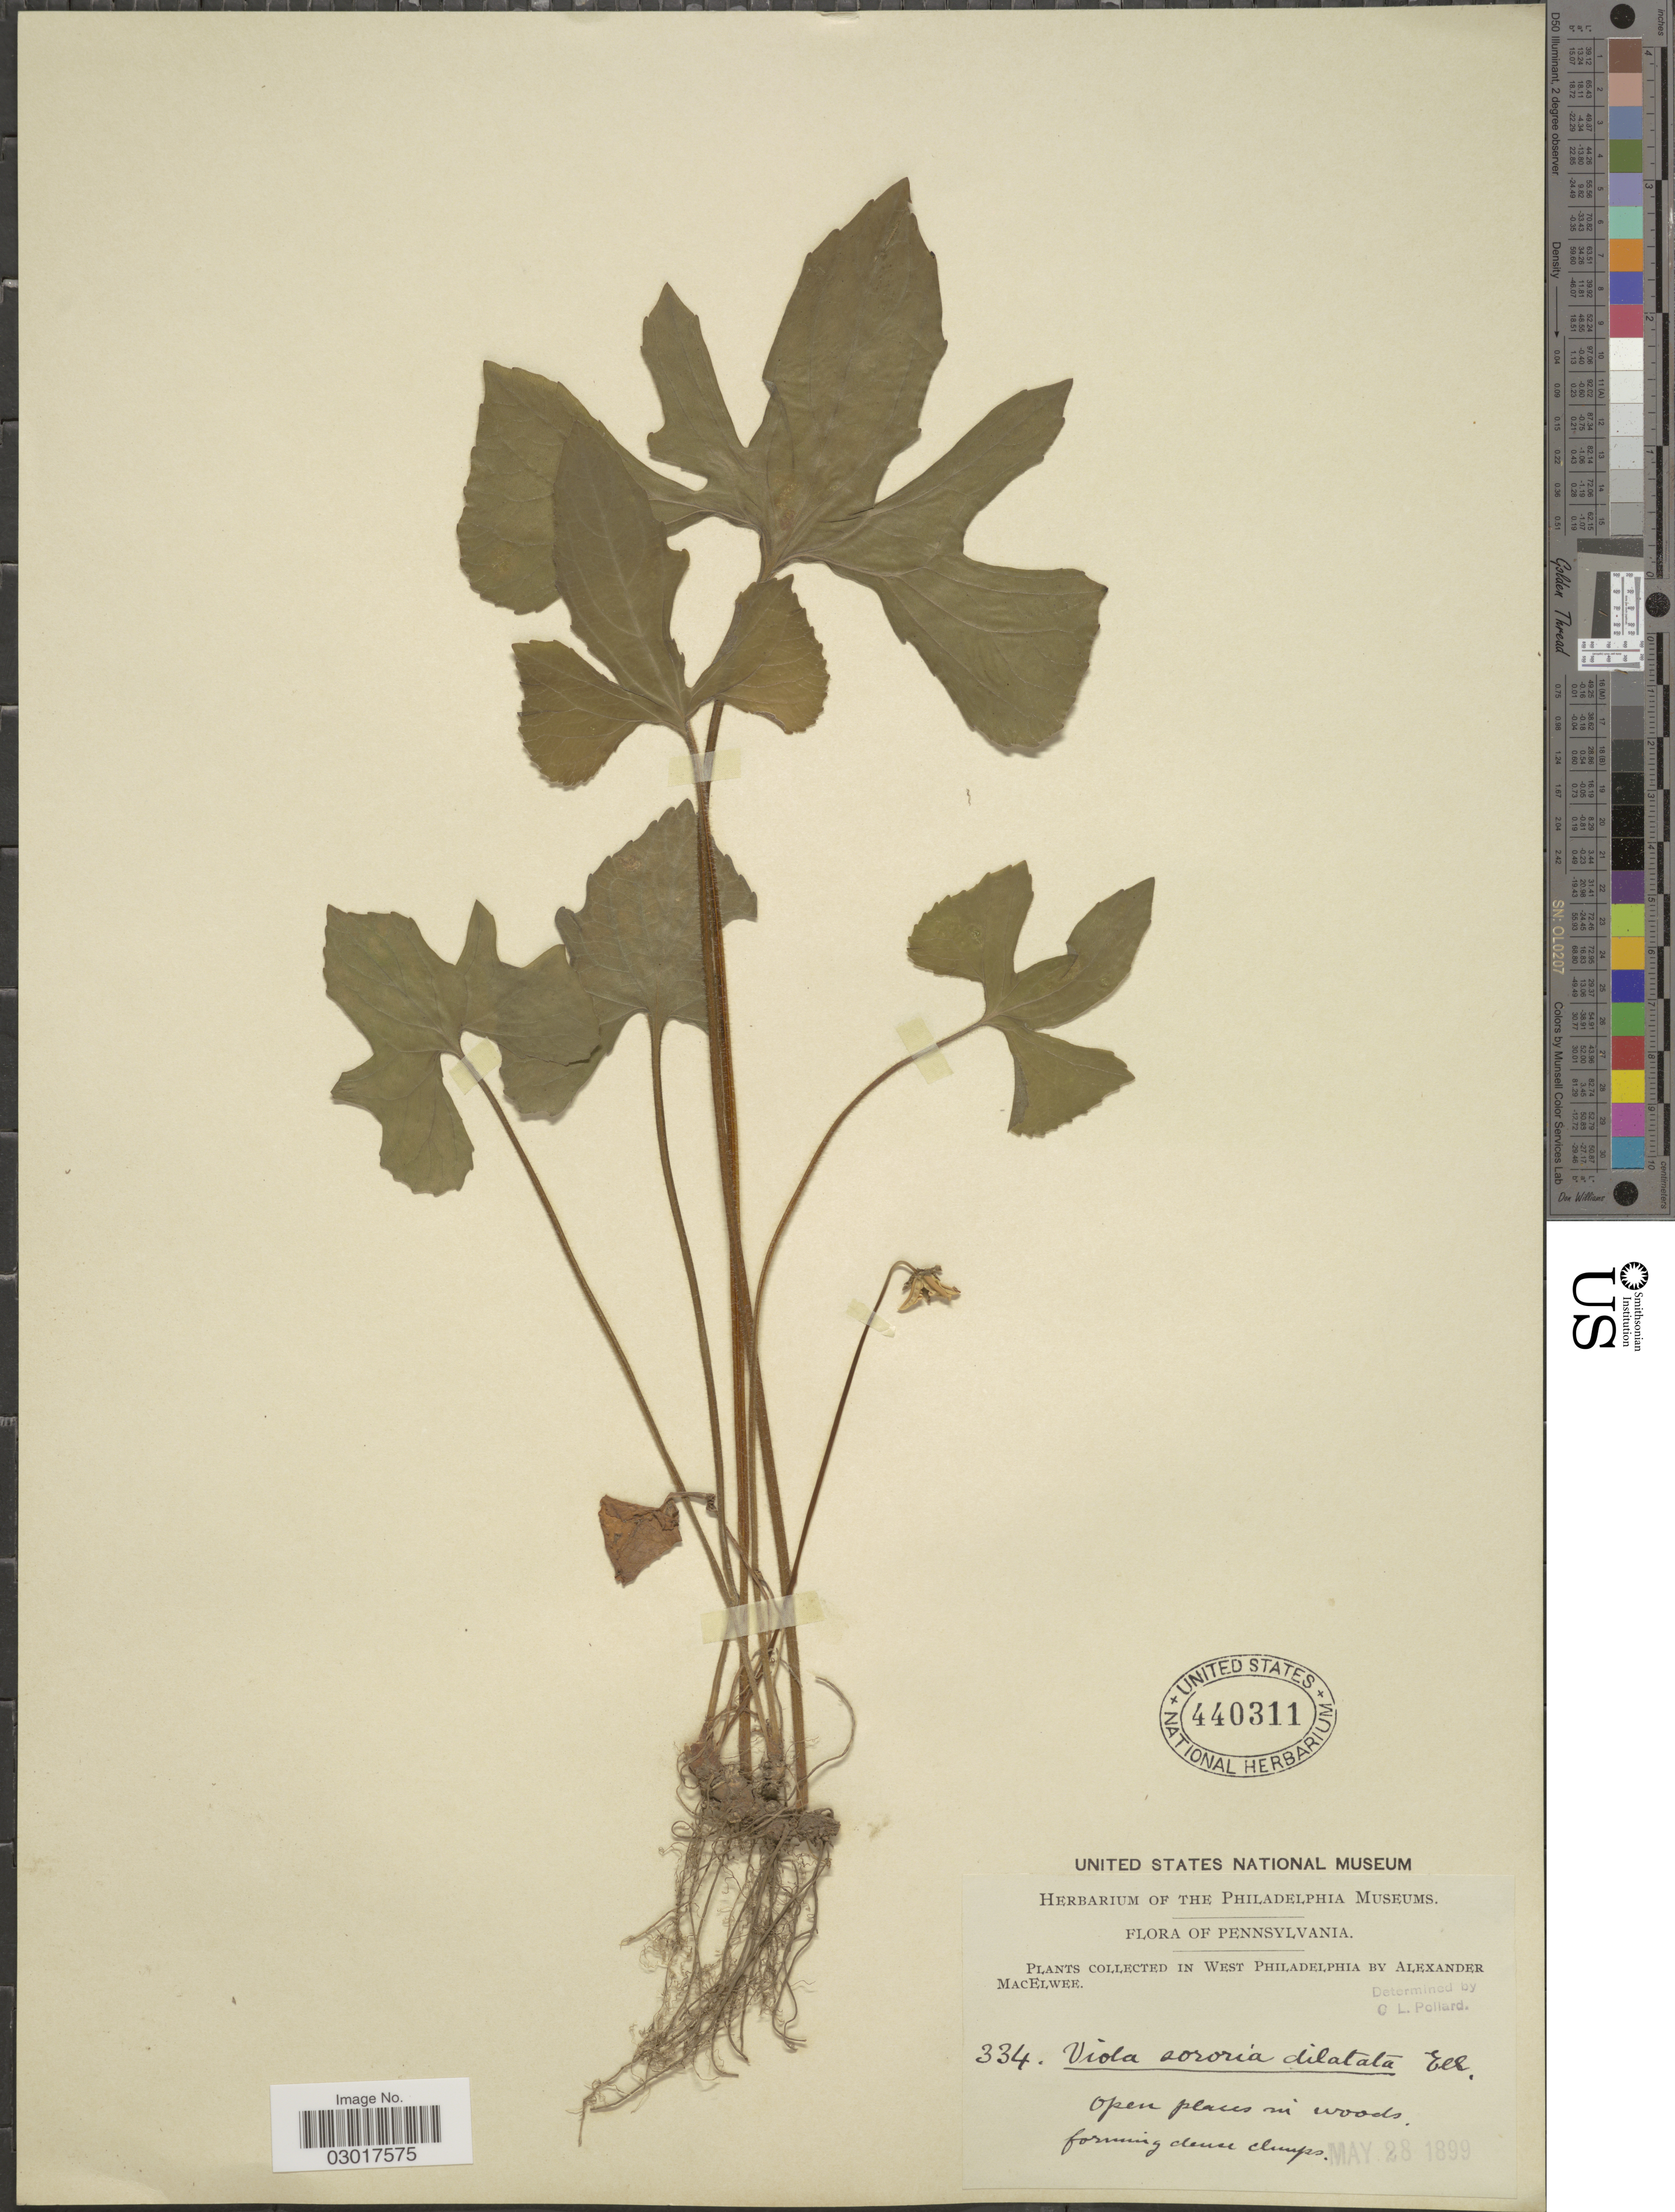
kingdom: Plantae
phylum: Tracheophyta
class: Magnoliopsida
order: Malpighiales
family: Violaceae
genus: Viola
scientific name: Viola triloba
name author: Schwein.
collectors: A. MacElwee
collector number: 334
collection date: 1899-05-28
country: United States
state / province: Pennsylvania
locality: West Philadelphia.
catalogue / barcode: US 440311